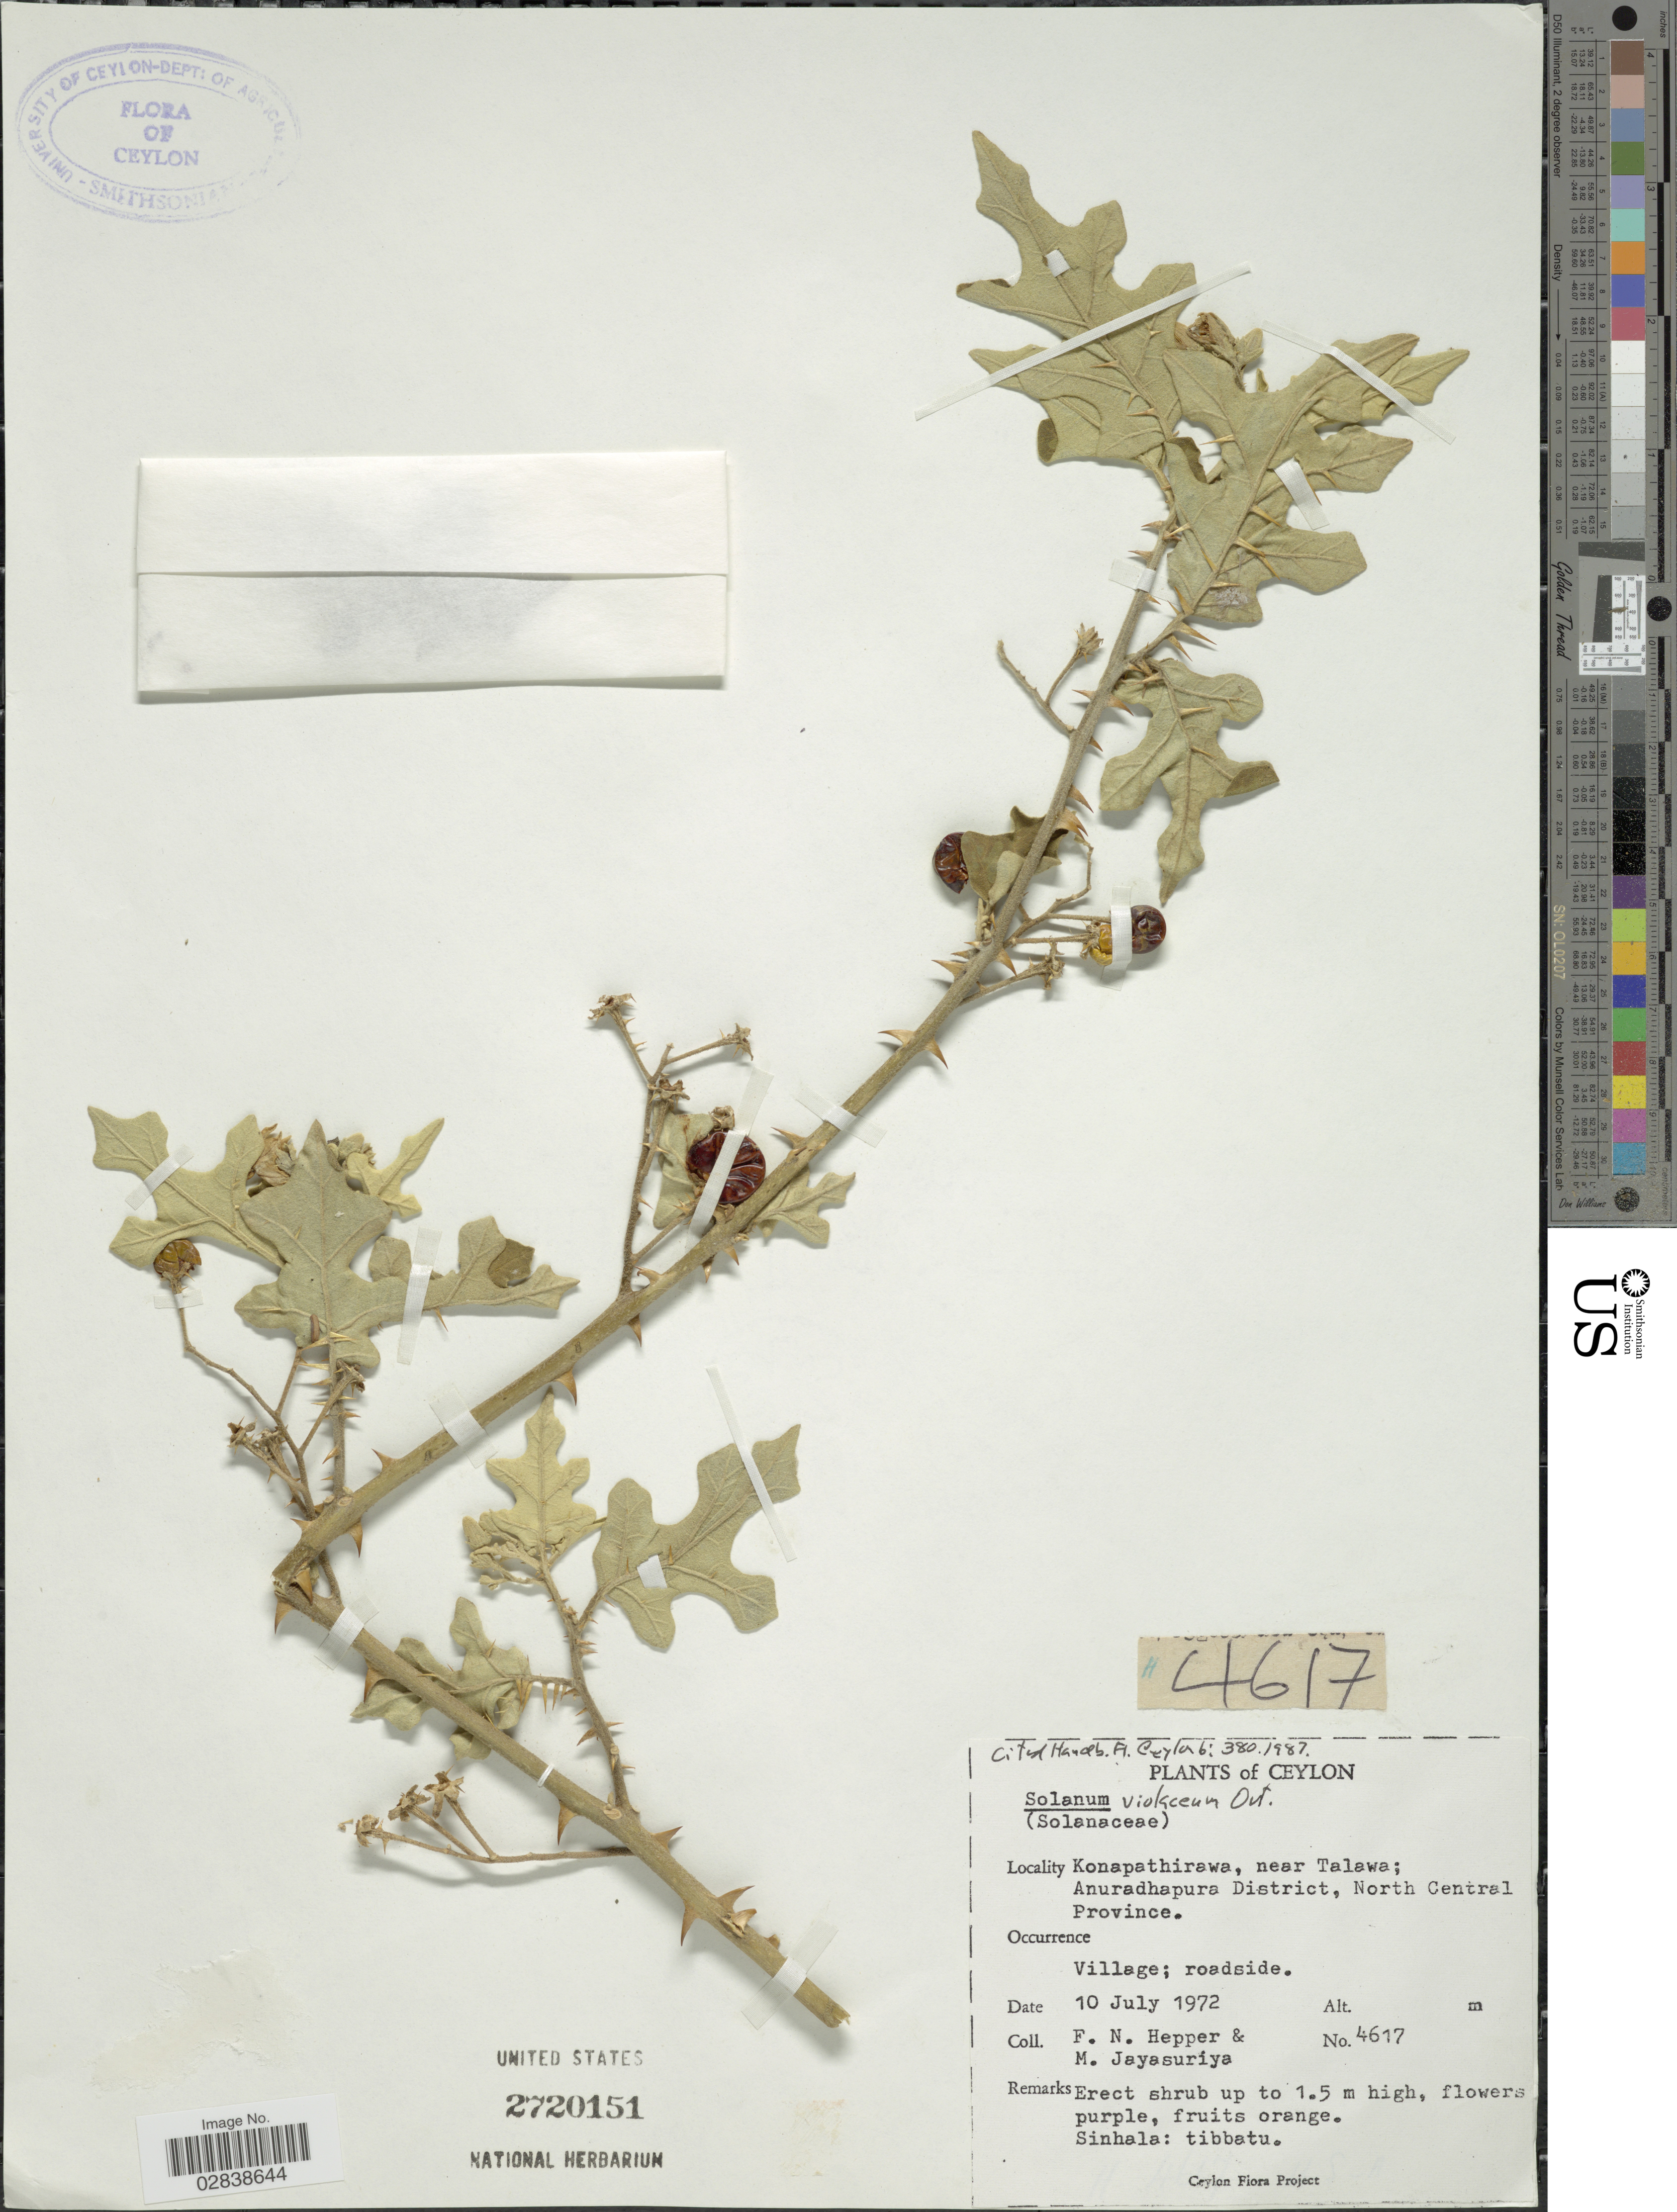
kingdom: Plantae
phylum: Tracheophyta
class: Magnoliopsida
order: Solanales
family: Solanaceae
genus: Solanum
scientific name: Solanum violaceum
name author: Ortega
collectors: F. Hepper & M. Jayasuriya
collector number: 4617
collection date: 1972-07-10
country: Sri Lanka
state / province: North Central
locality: Ceylon. Konapathirawa, near Talawa; Anuradhapura District, North Central Province.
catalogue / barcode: US 2720151